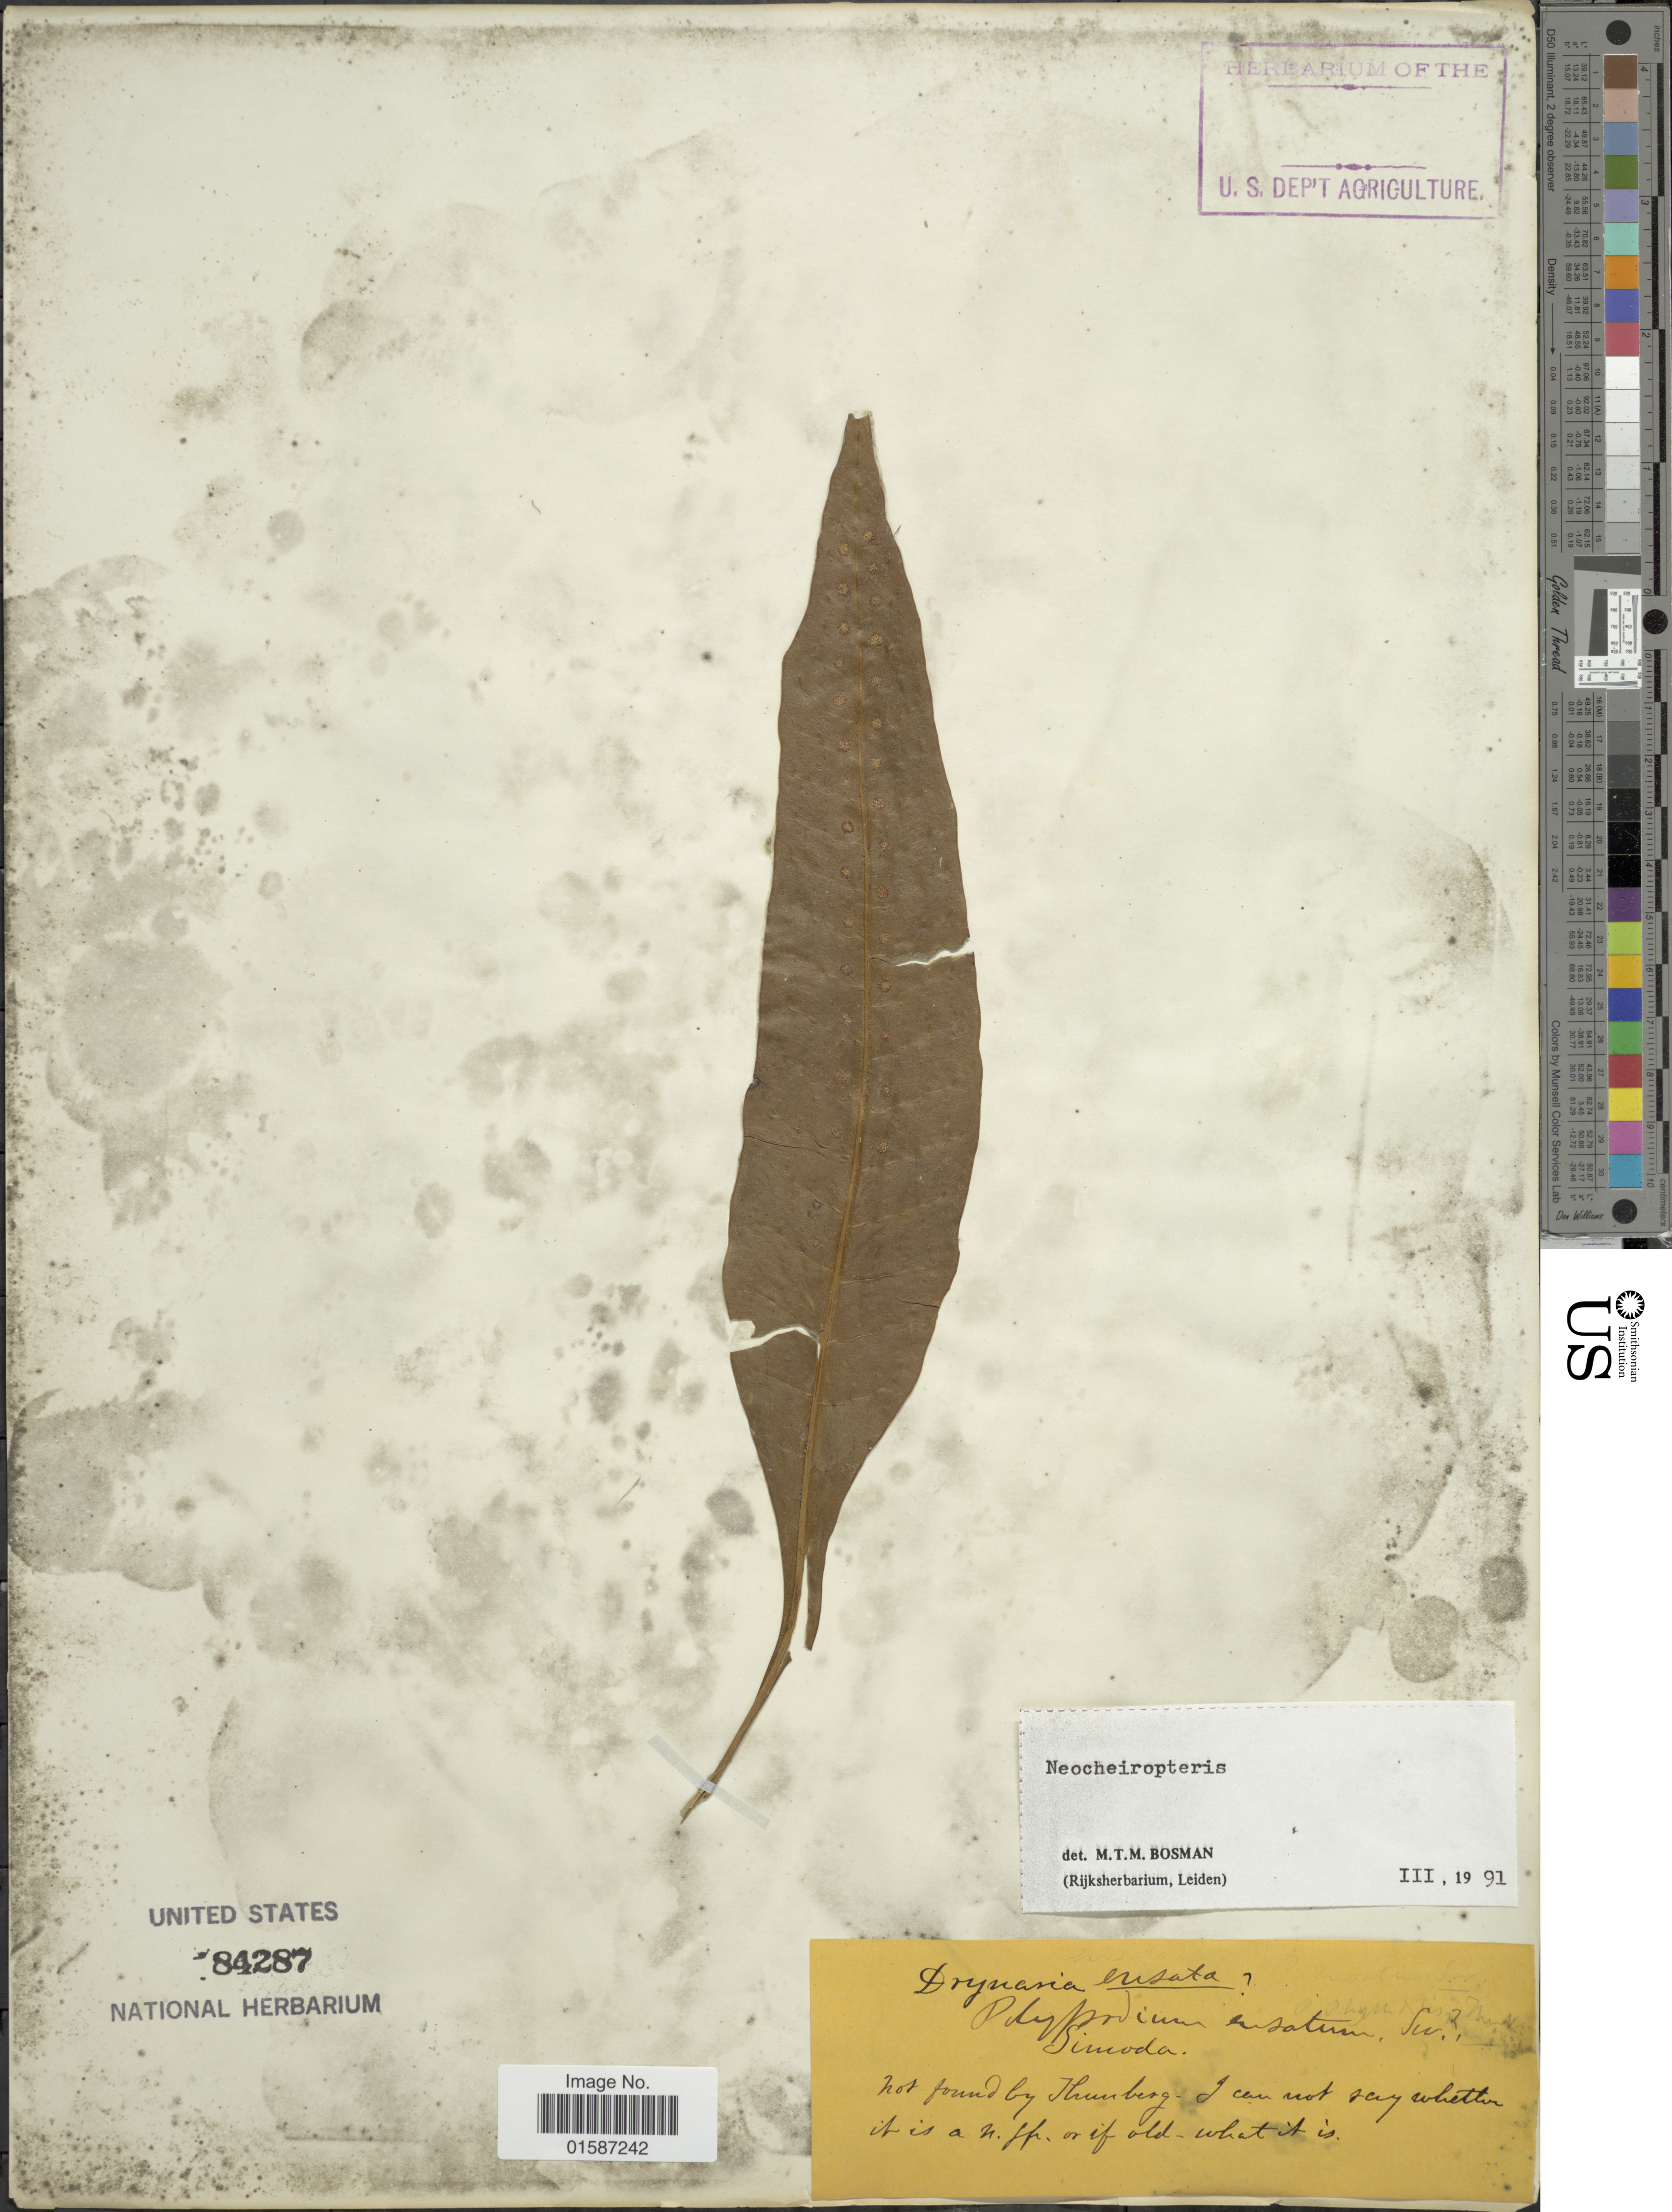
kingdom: Plantae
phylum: Tracheophyta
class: Polypodiopsida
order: Polypodiales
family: Polypodiaceae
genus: Neolepisorus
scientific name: Neolepisorus ensatus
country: Japan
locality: Simoda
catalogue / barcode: US 84287